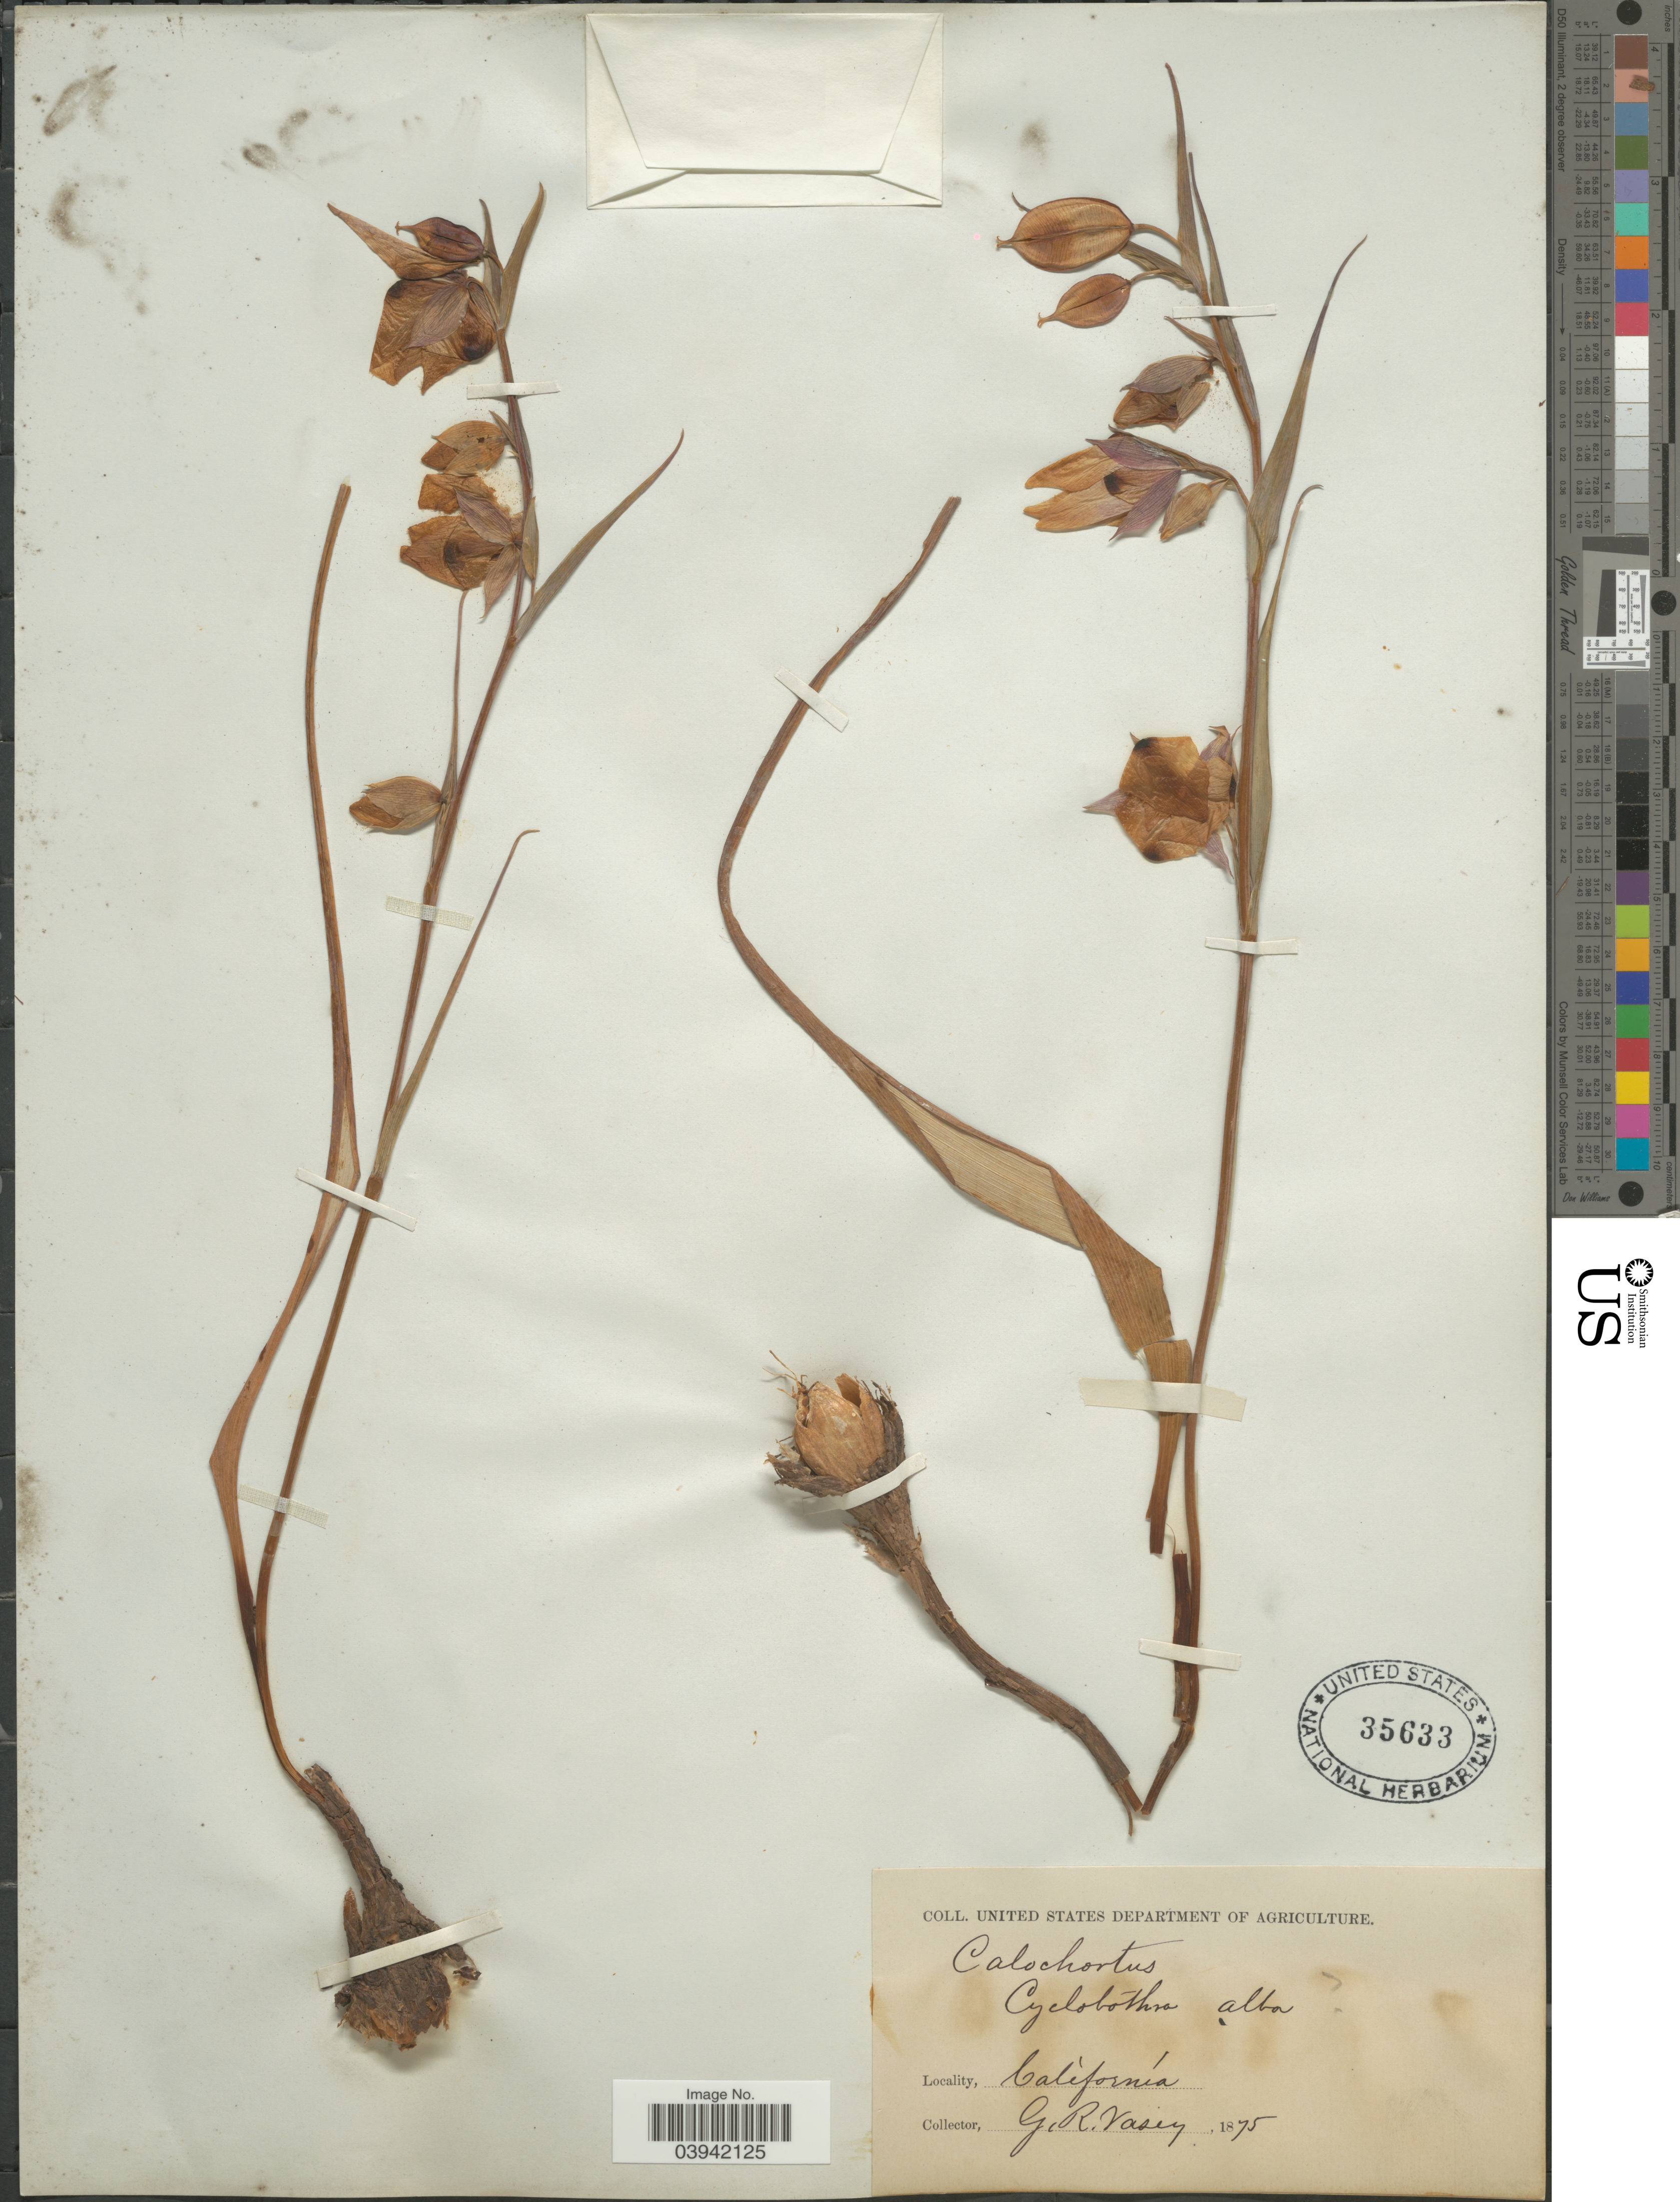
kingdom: Plantae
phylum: Tracheophyta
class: Liliopsida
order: Liliales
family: Liliaceae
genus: Calochortus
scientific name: Calochortus albus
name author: (Benth.) Douglas ex Benth.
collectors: G. R. Vasey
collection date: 1875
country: United States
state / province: California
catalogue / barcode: US 35633